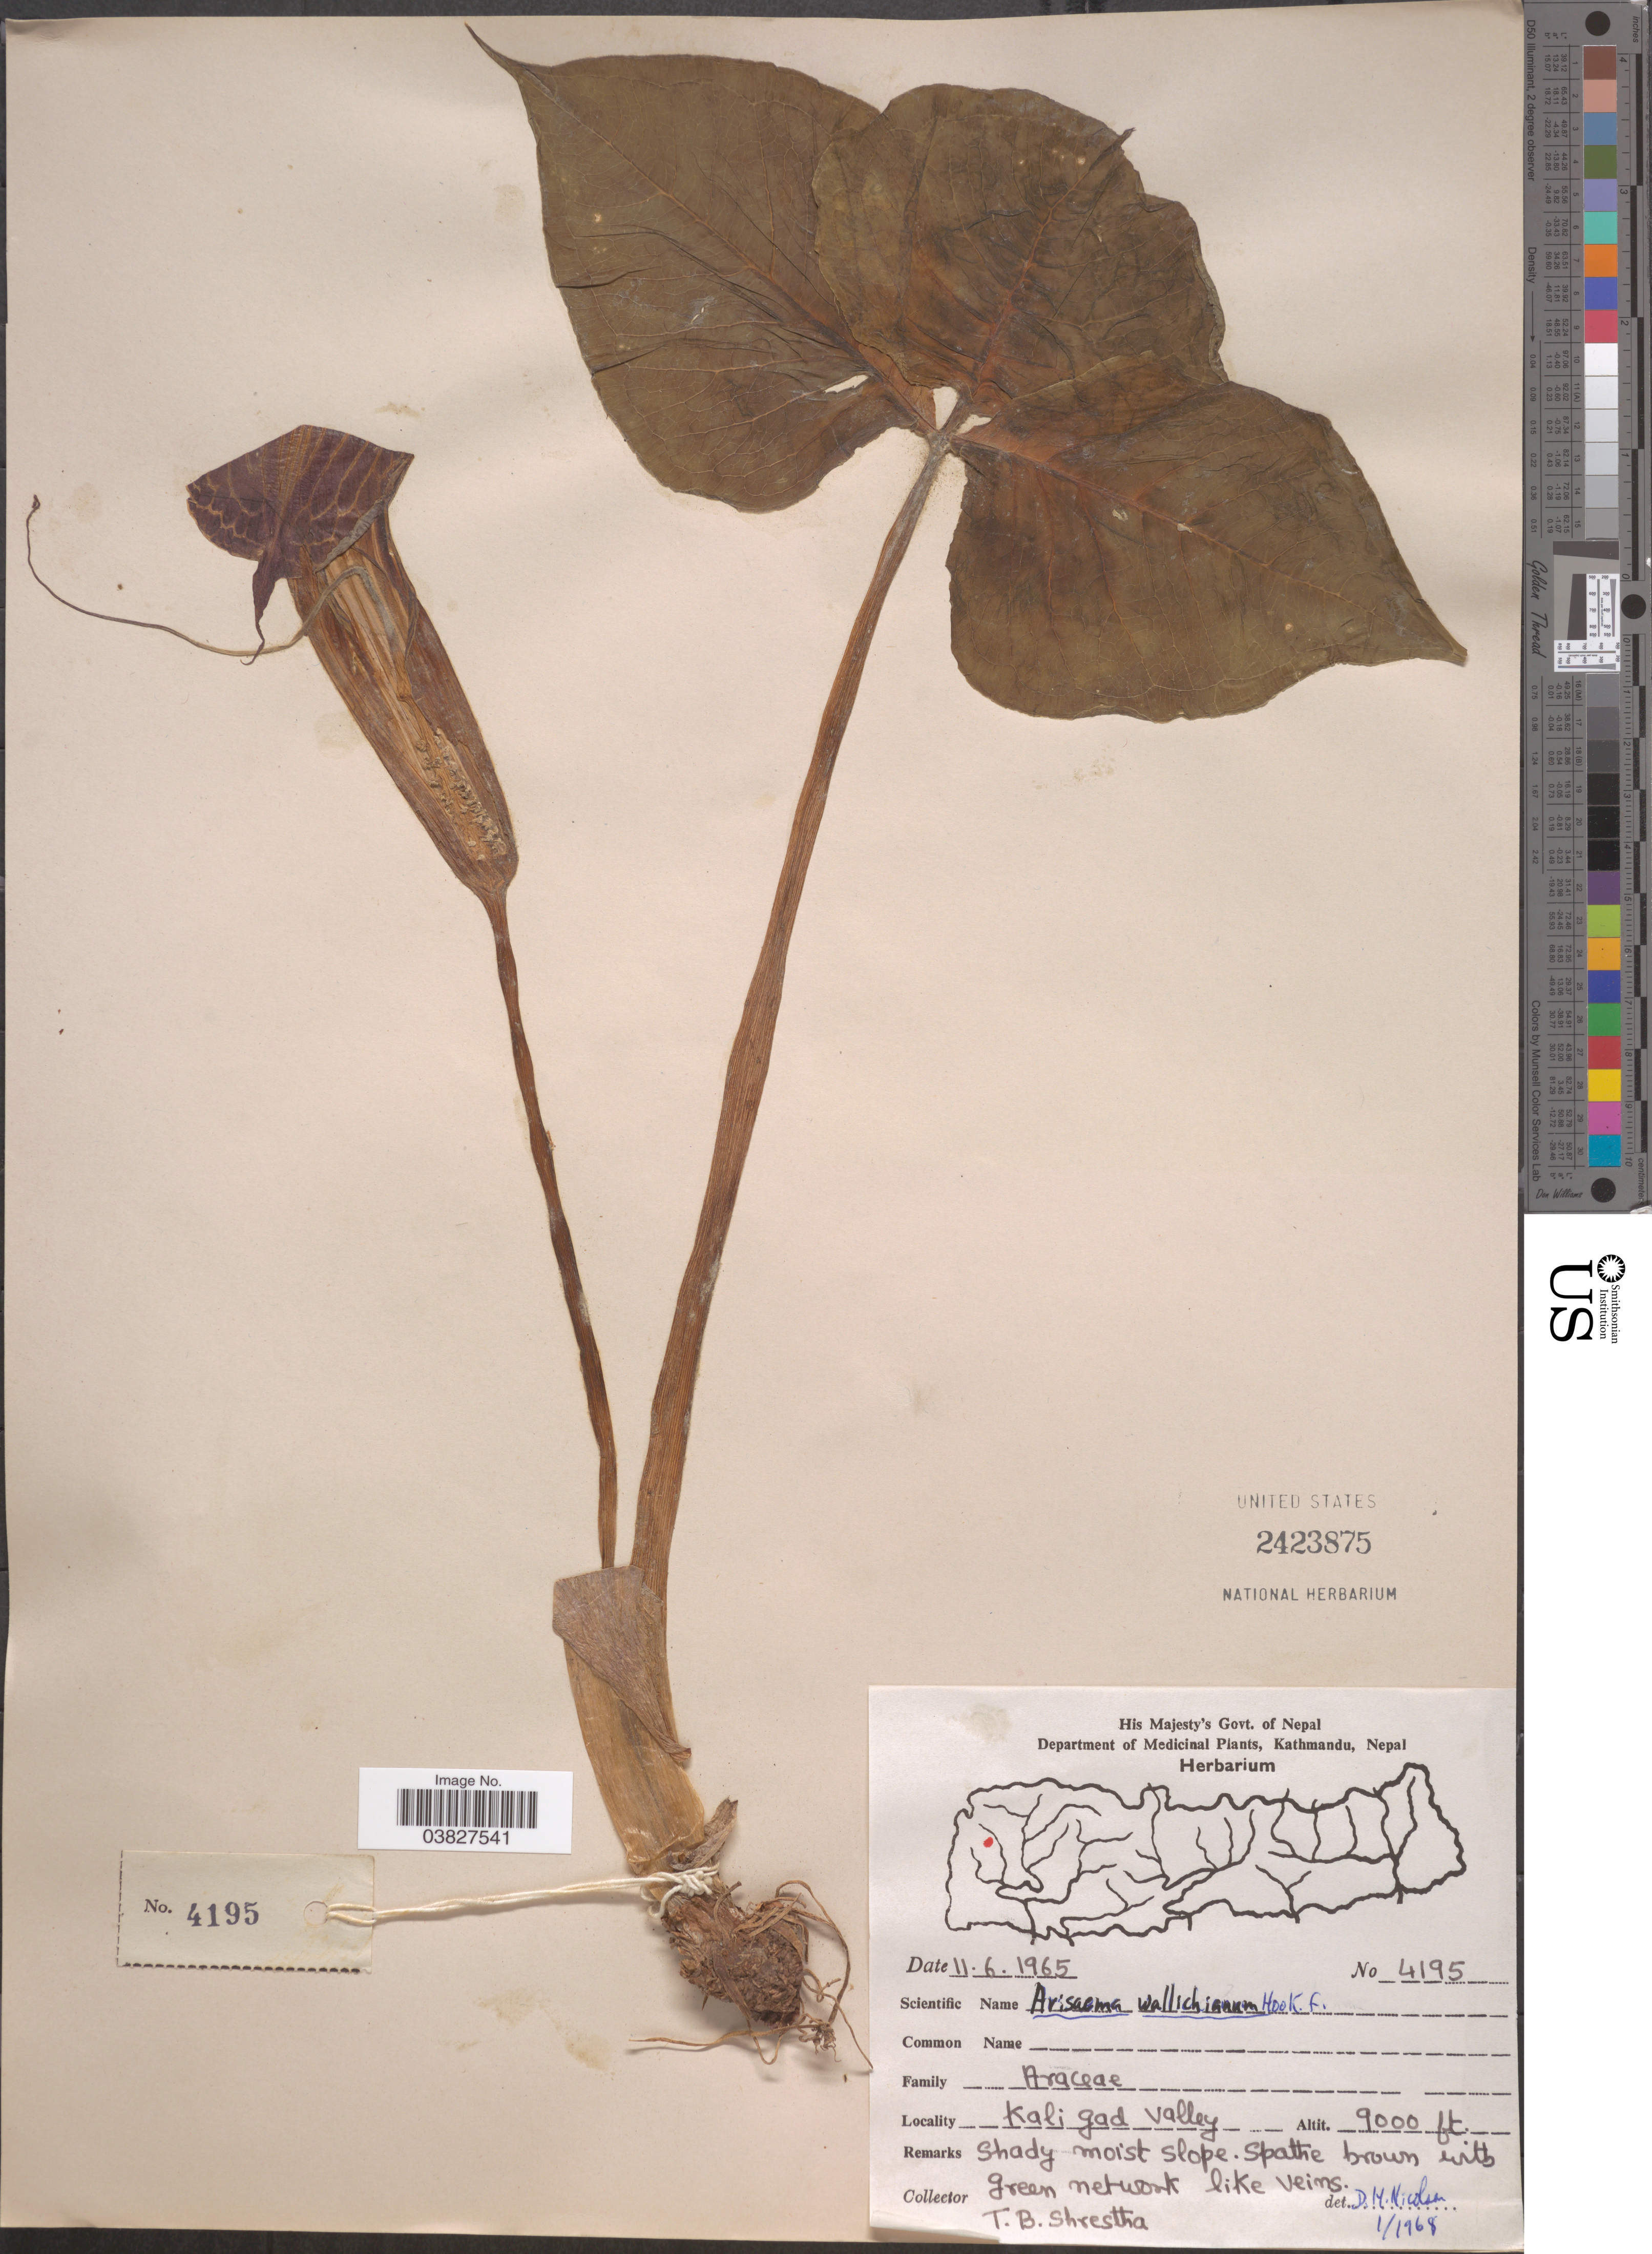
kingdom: Plantae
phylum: Tracheophyta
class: Liliopsida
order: Alismatales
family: Araceae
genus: Arisaema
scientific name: Arisaema wallichianum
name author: Hook. f.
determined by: Ma, Zheng Xu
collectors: T. B. Shrestha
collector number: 4195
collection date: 1965-06-11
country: Nepal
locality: Kali Gad Valley.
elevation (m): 2743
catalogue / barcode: US 2423875